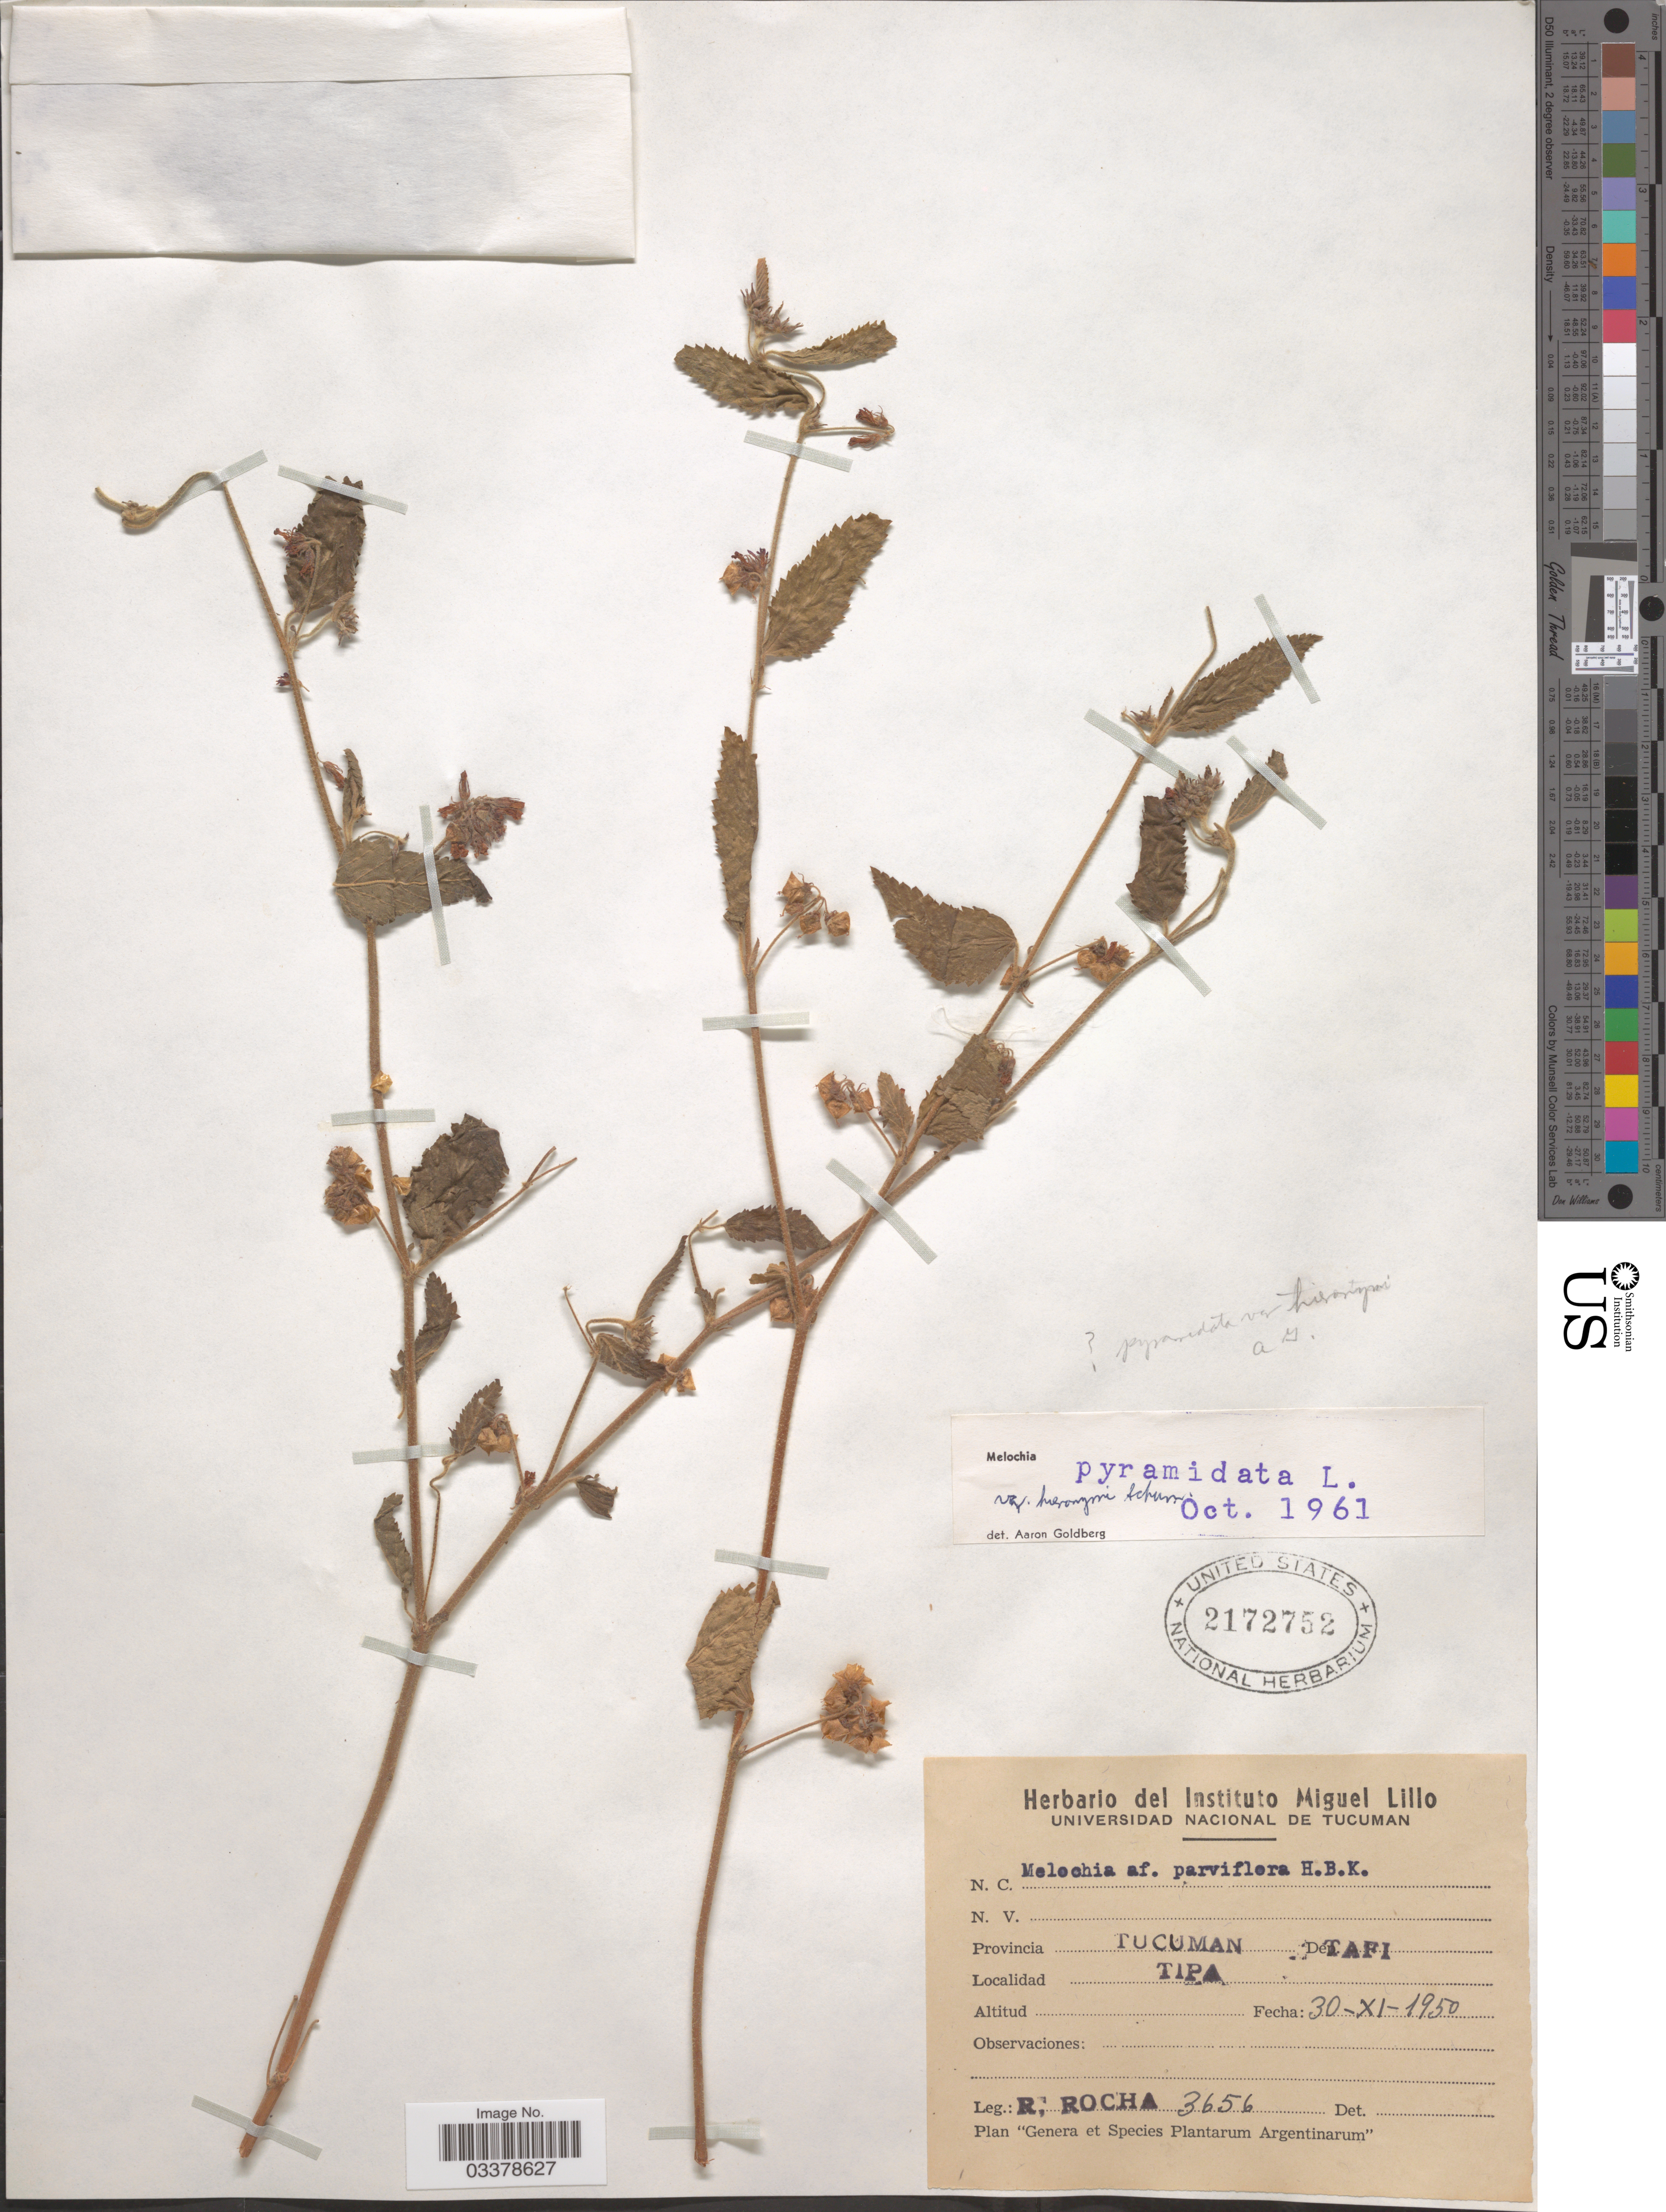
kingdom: Plantae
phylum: Tracheophyta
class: Magnoliopsida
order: Malvales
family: Malvaceae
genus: Melochia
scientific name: Melochia pyramidata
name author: L.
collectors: R. Rocha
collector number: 3656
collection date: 1950-11-30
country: Argentina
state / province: Tucuman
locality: Dep. Tafi. Tipa.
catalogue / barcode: US 2172752